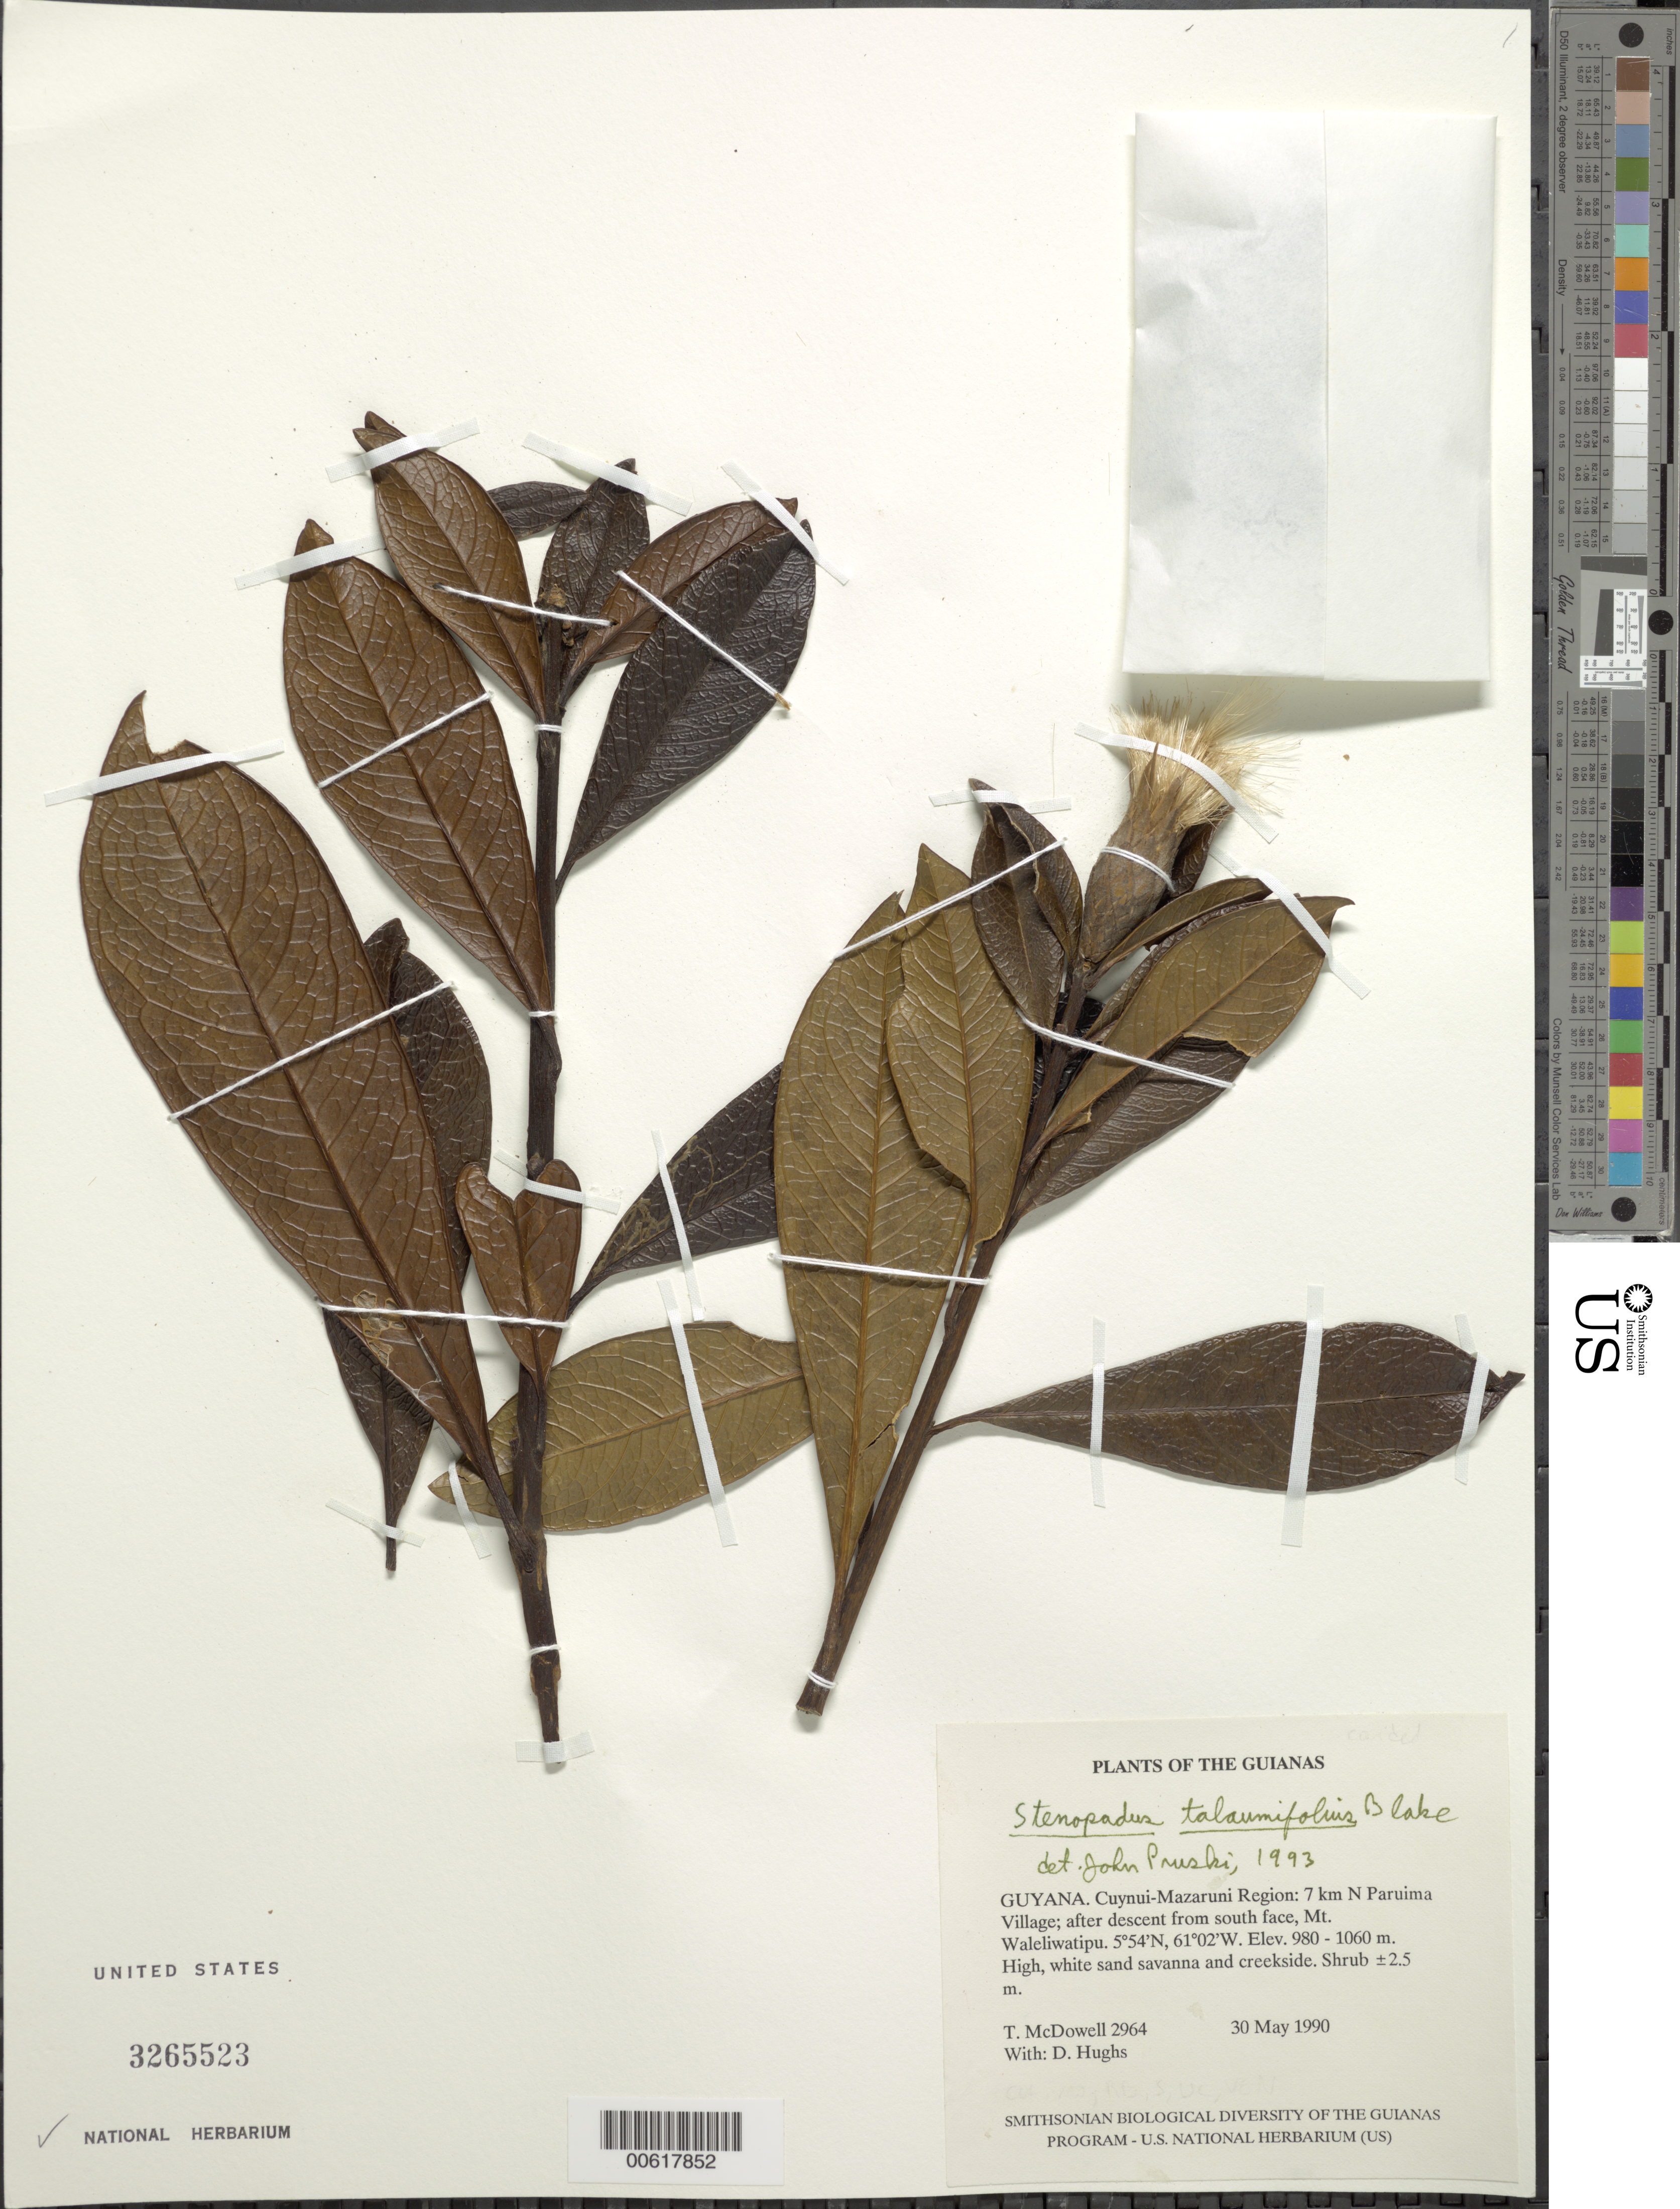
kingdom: Plantae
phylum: Tracheophyta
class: Magnoliopsida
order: Asterales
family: Asteraceae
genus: Stenopadus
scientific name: Stenopadus talaumifolius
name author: S.F. Blake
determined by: Pruski, J. F.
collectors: T. McDowell, D. Hughs & D. Gopaul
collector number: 2964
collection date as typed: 30 May 1990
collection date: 1990-05-30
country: Guyana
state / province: Cuyuni-Mazaruni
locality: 7 km N of Paruima Village; after descent from south face of Mt. Waleliwatipu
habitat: High white sand savanna and creekside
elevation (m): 980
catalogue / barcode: US 3265523